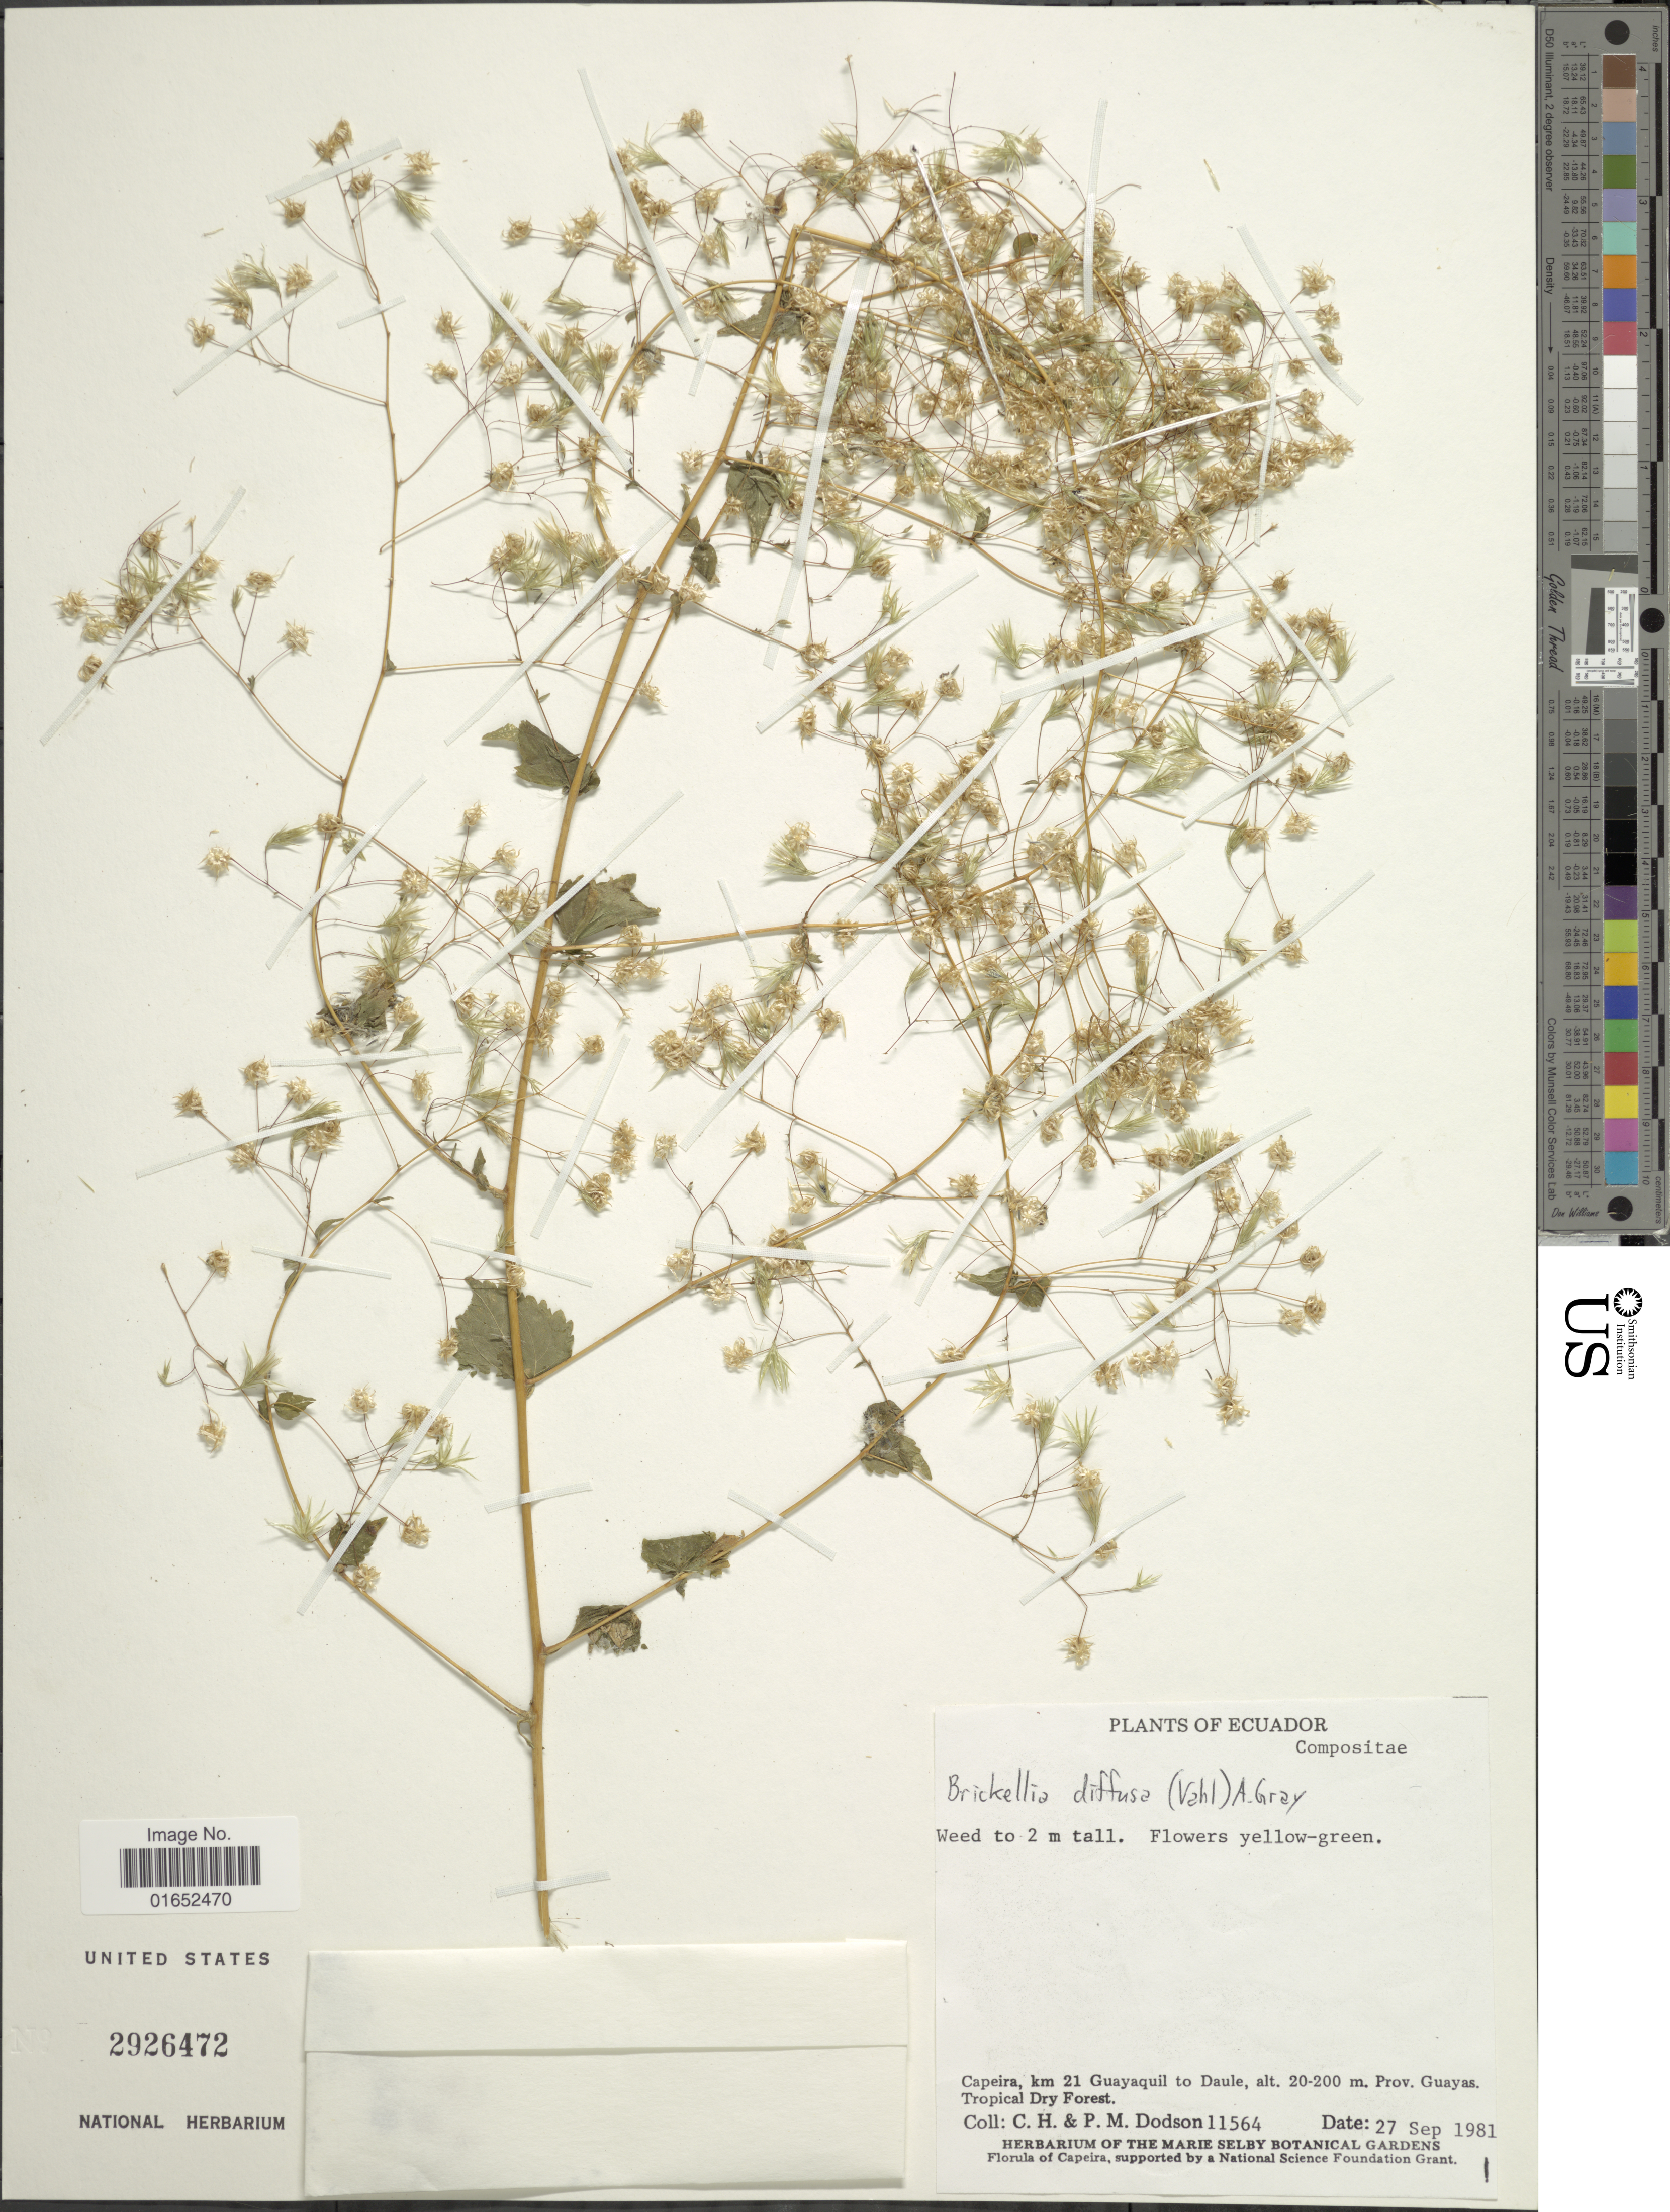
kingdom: Plantae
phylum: Tracheophyta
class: Magnoliopsida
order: Asterales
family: Asteraceae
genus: Brickellia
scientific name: Brickellia diffusa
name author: (Vahl) A. Gray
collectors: C. H. Dodson & P. M. Dodson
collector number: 11564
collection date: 1981-09-27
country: Ecuador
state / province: Guayas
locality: Capeira, km 21 Guayaquil to Duale. Tropical Dry Forest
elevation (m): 20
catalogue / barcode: US 2926472